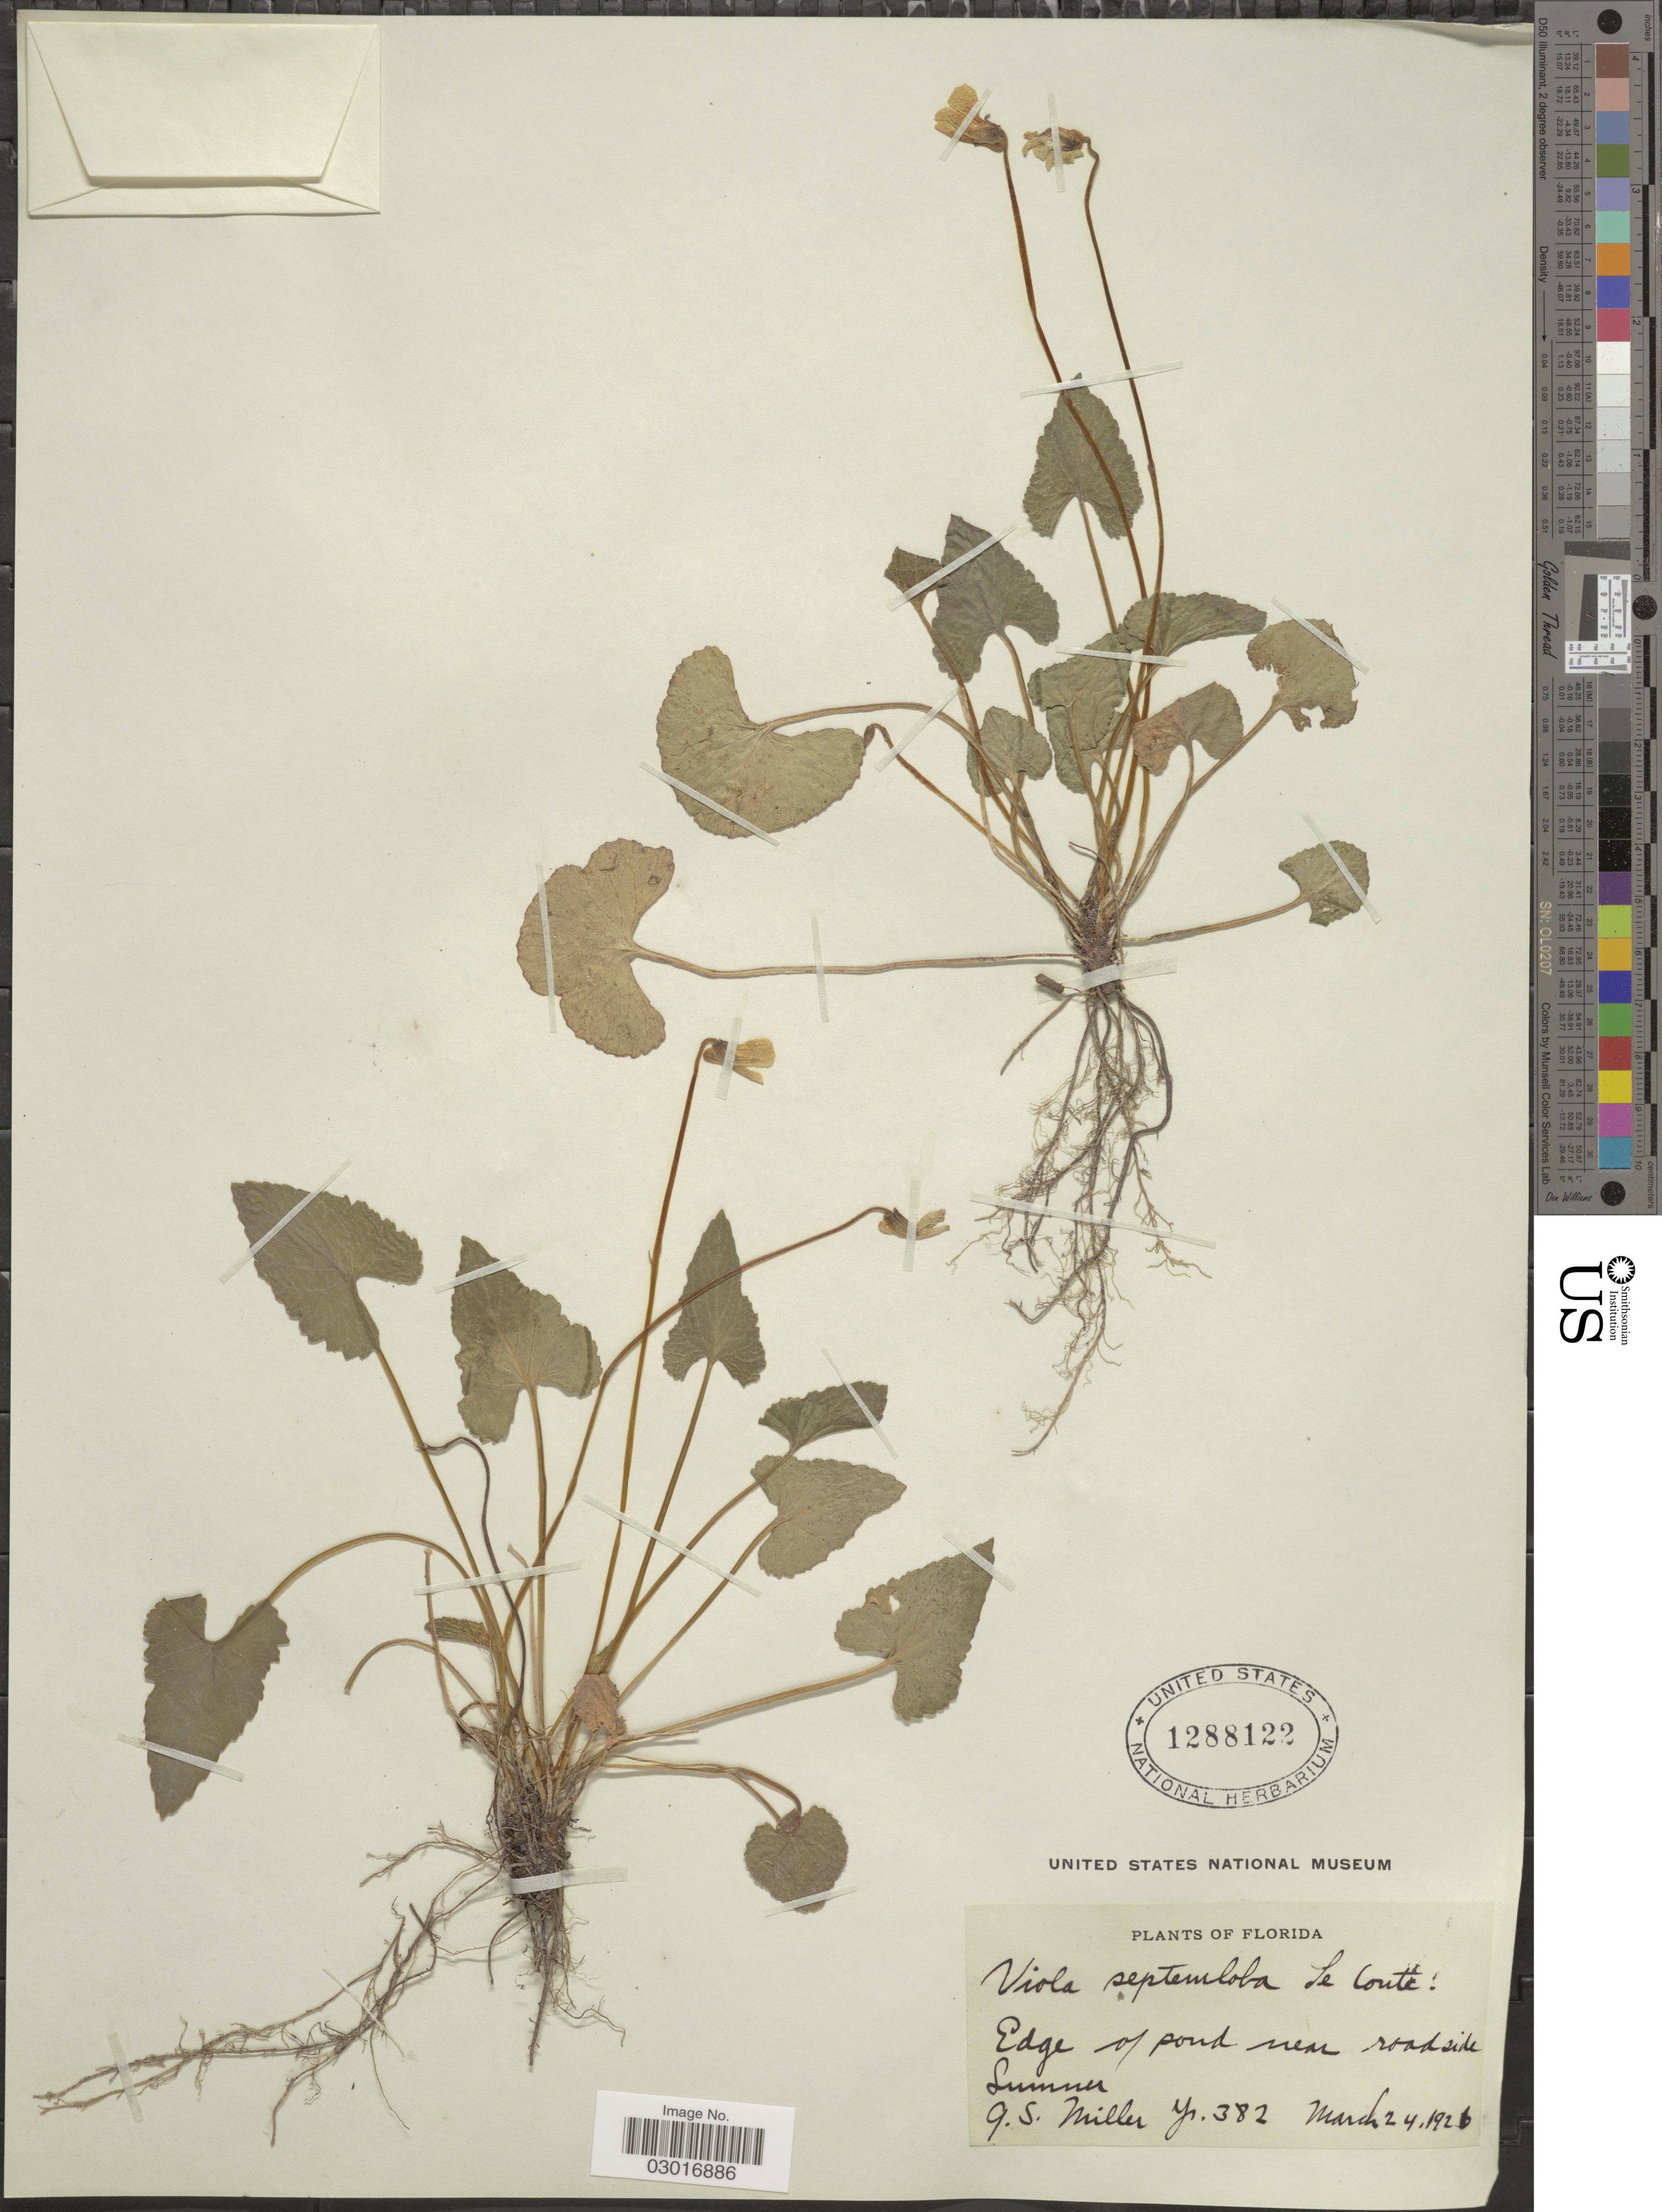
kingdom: Plantae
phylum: Tracheophyta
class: Magnoliopsida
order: Malpighiales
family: Violaceae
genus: Viola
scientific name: Viola septemloba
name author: LeConte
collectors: G. S. Miller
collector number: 382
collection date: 1926-03-24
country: United States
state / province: Florida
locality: Edge of pond near roadside Lumner.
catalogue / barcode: US 1288122